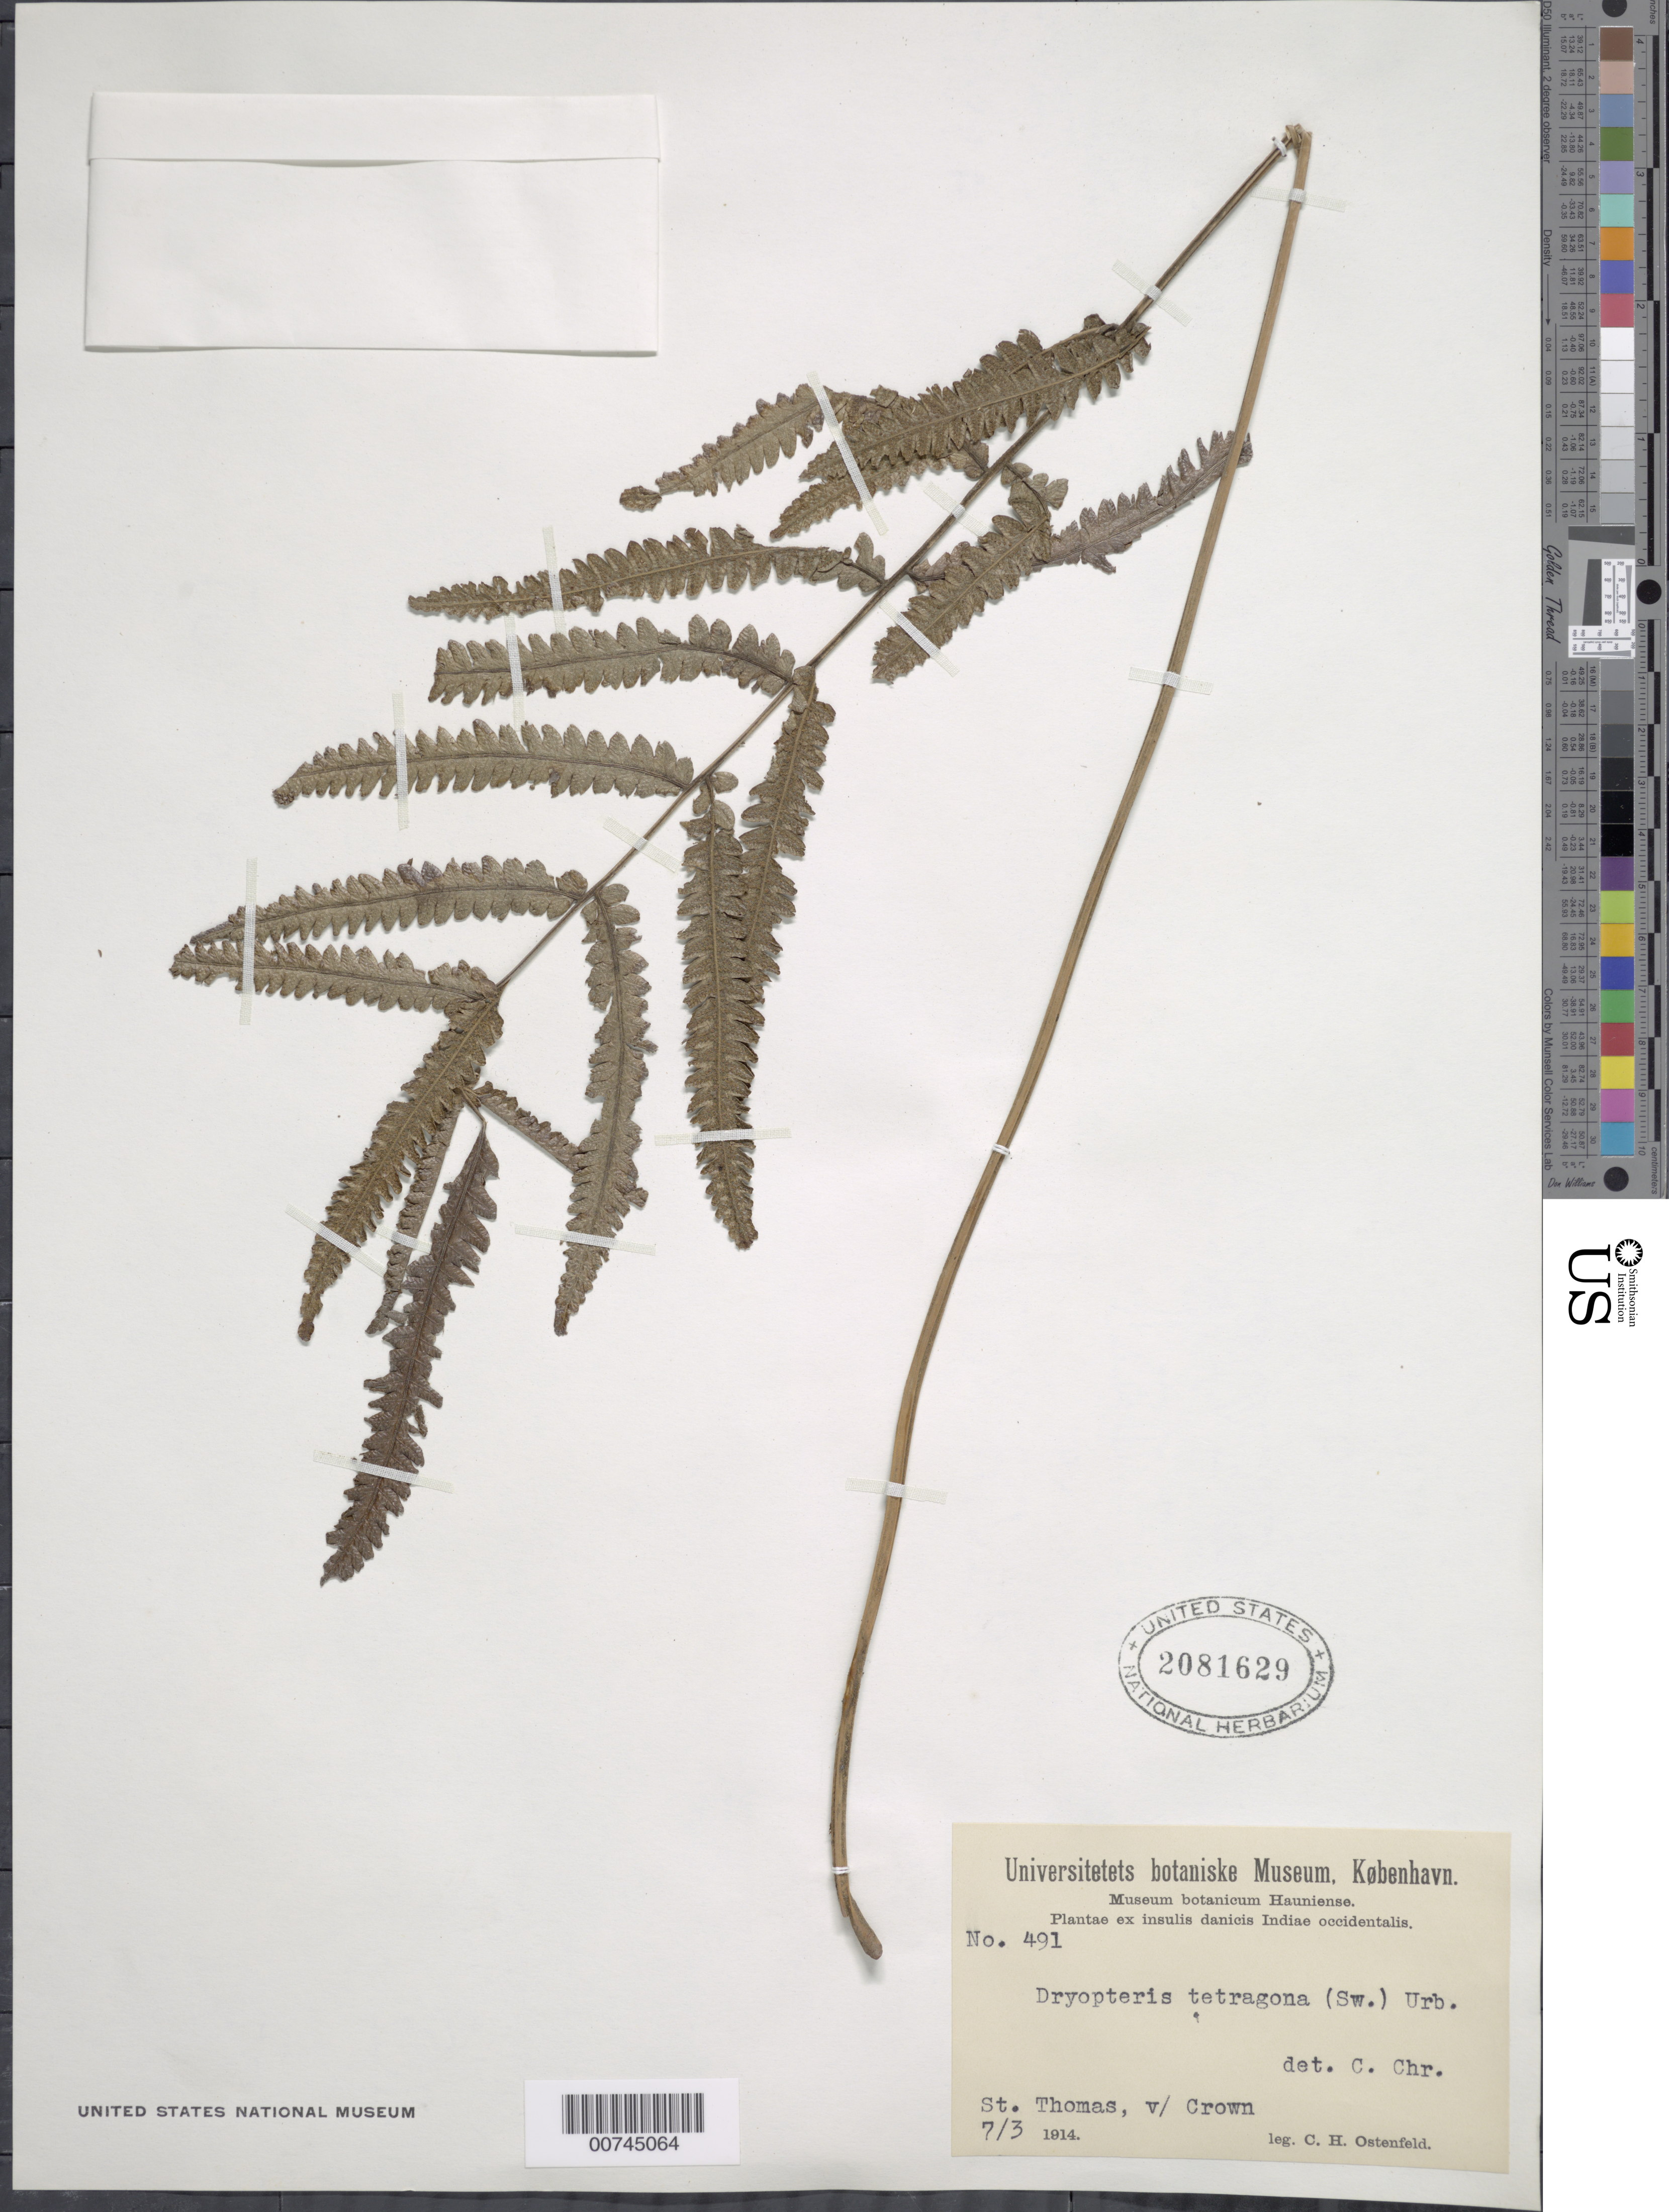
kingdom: Plantae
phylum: Tracheophyta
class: Polypodiopsida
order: Polypodiales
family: Thelypteridaceae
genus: Goniopteris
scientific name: Goniopteris tetragona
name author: (C. Presl) Sw.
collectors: C. Ostenfeld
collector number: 491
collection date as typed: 03 Jul 1914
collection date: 1914-07-03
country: U.S. Virgin Islands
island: St. Thomas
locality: v/ Crown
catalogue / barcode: US 2081629